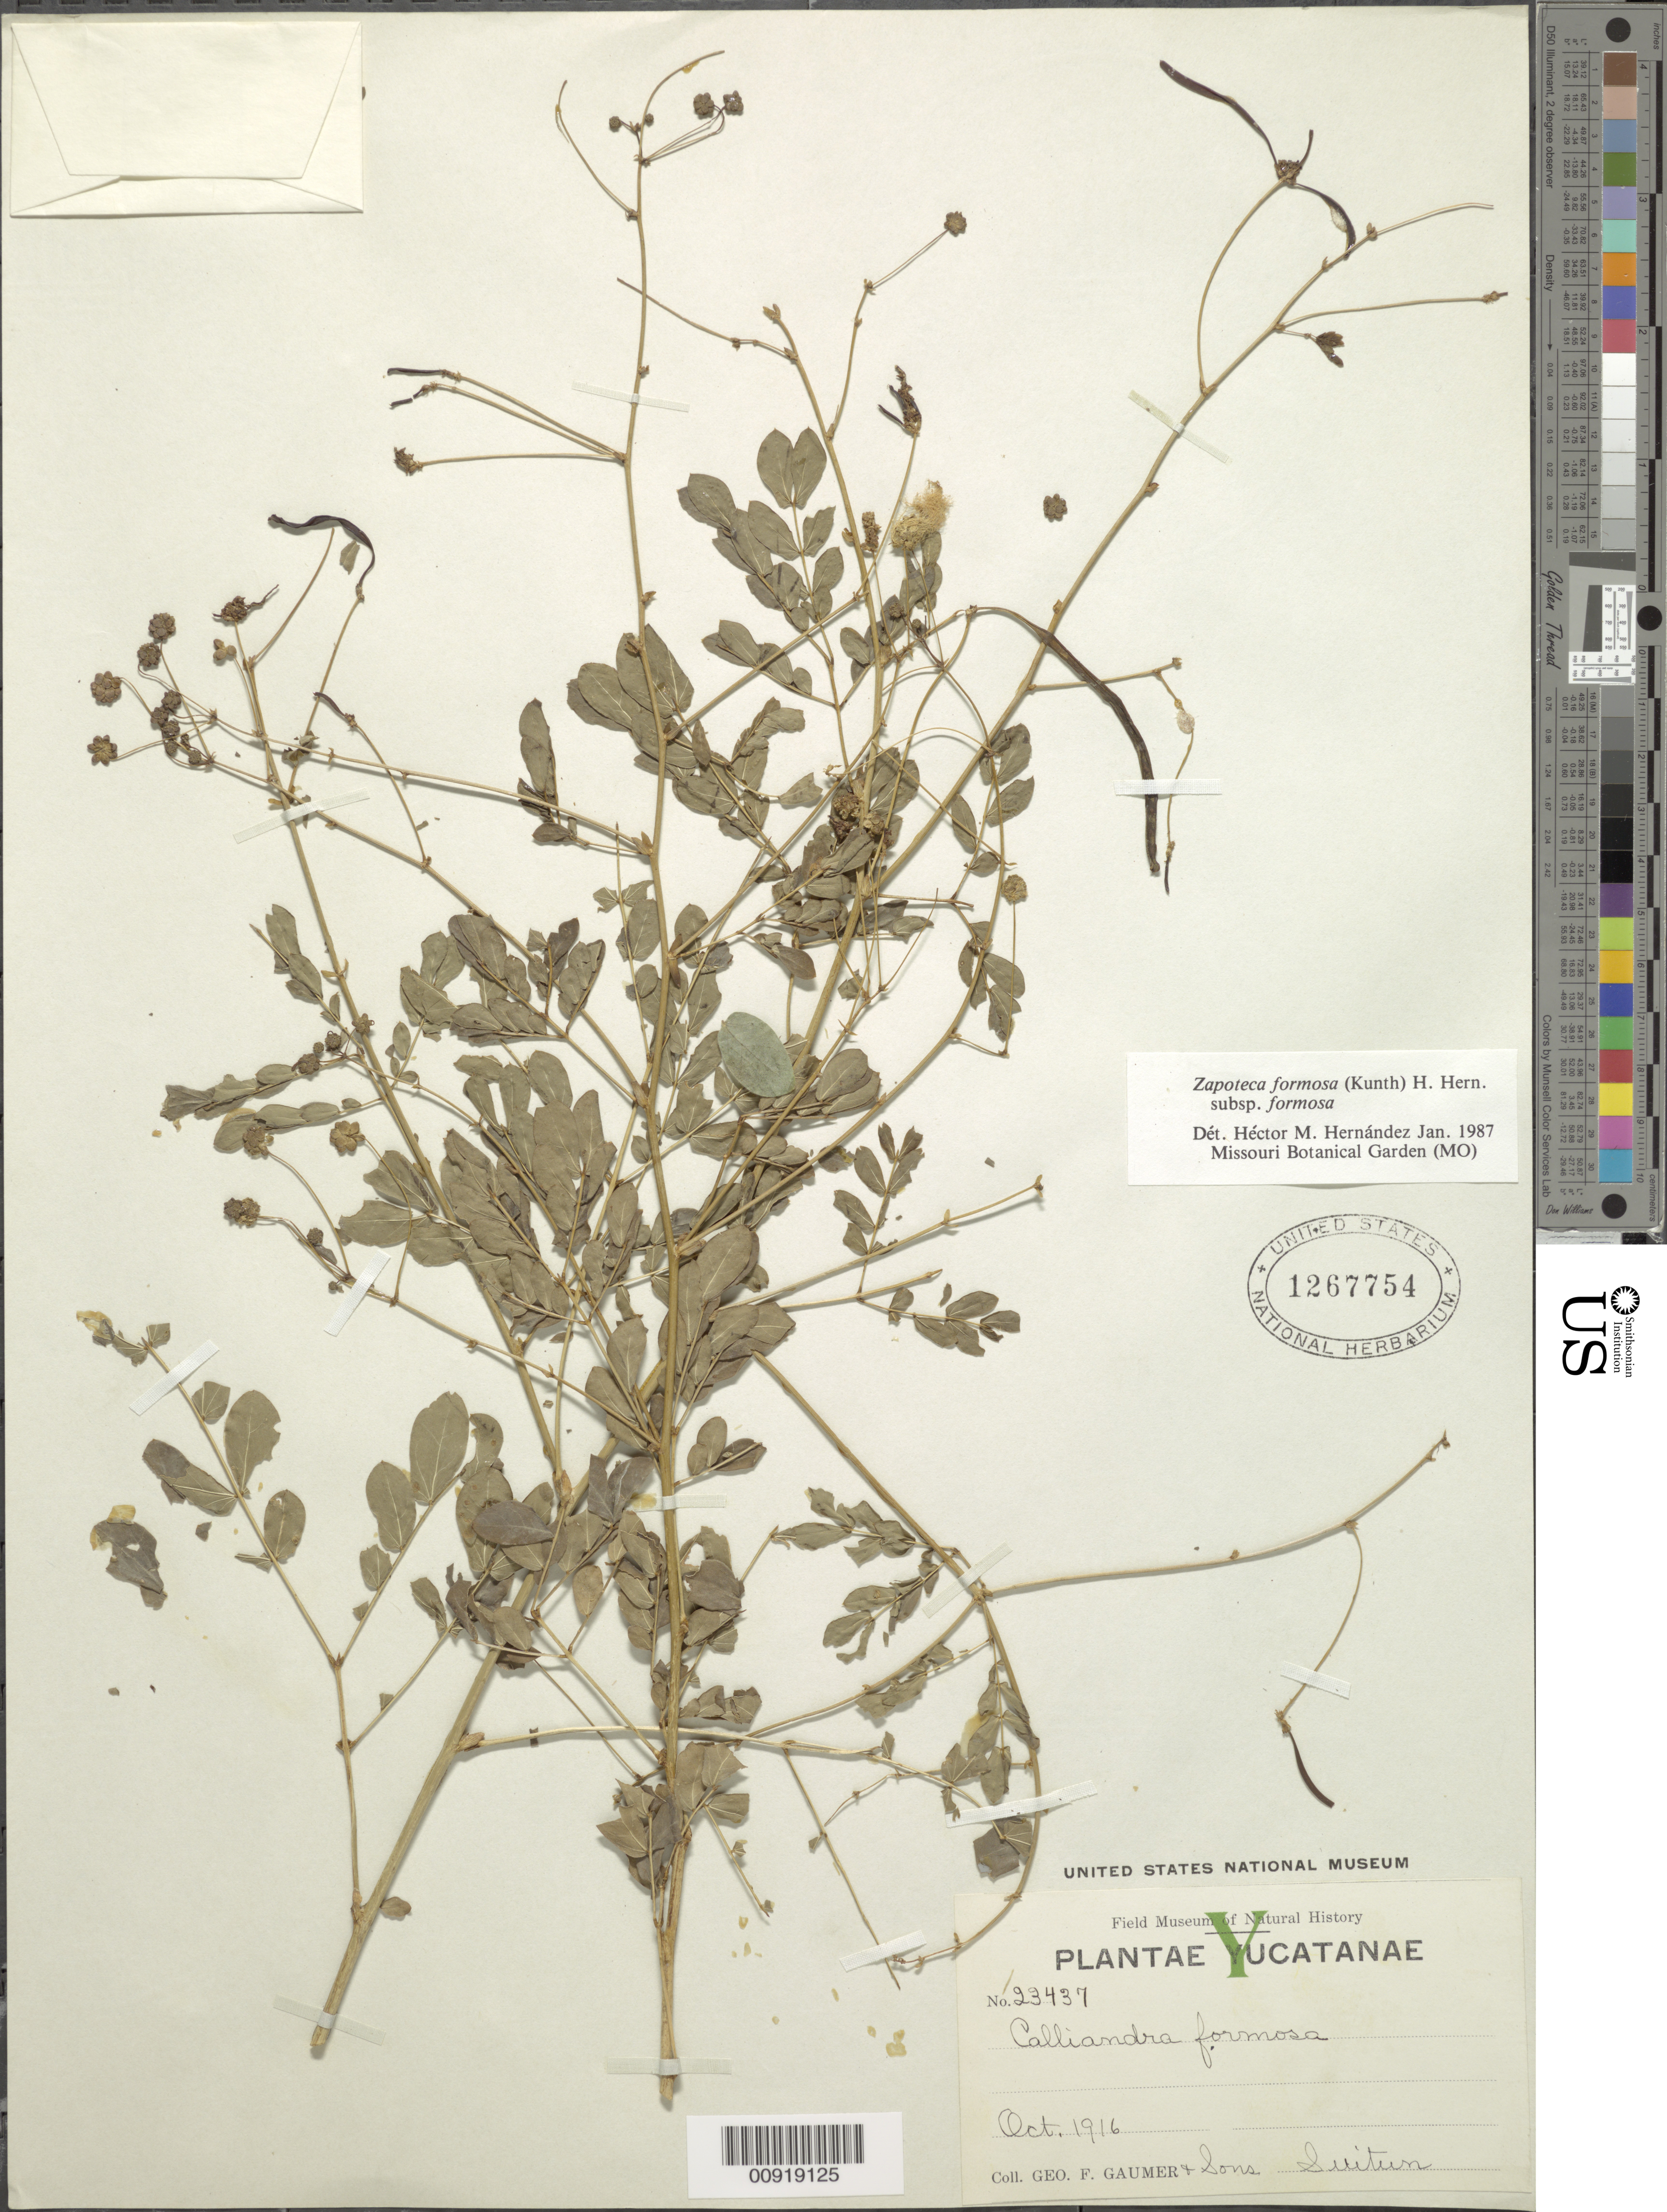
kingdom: Plantae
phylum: Tracheophyta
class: Magnoliopsida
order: Fabales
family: Fabaceae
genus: Zapoteca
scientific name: Zapoteca formosa subsp. formosa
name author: (Kunth) H.M. Hern.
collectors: G. F. Gaumer & et al.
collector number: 23437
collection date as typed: Oct 1916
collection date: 1916-10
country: Mexico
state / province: Yucatán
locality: Suitun.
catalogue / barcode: US 1267754